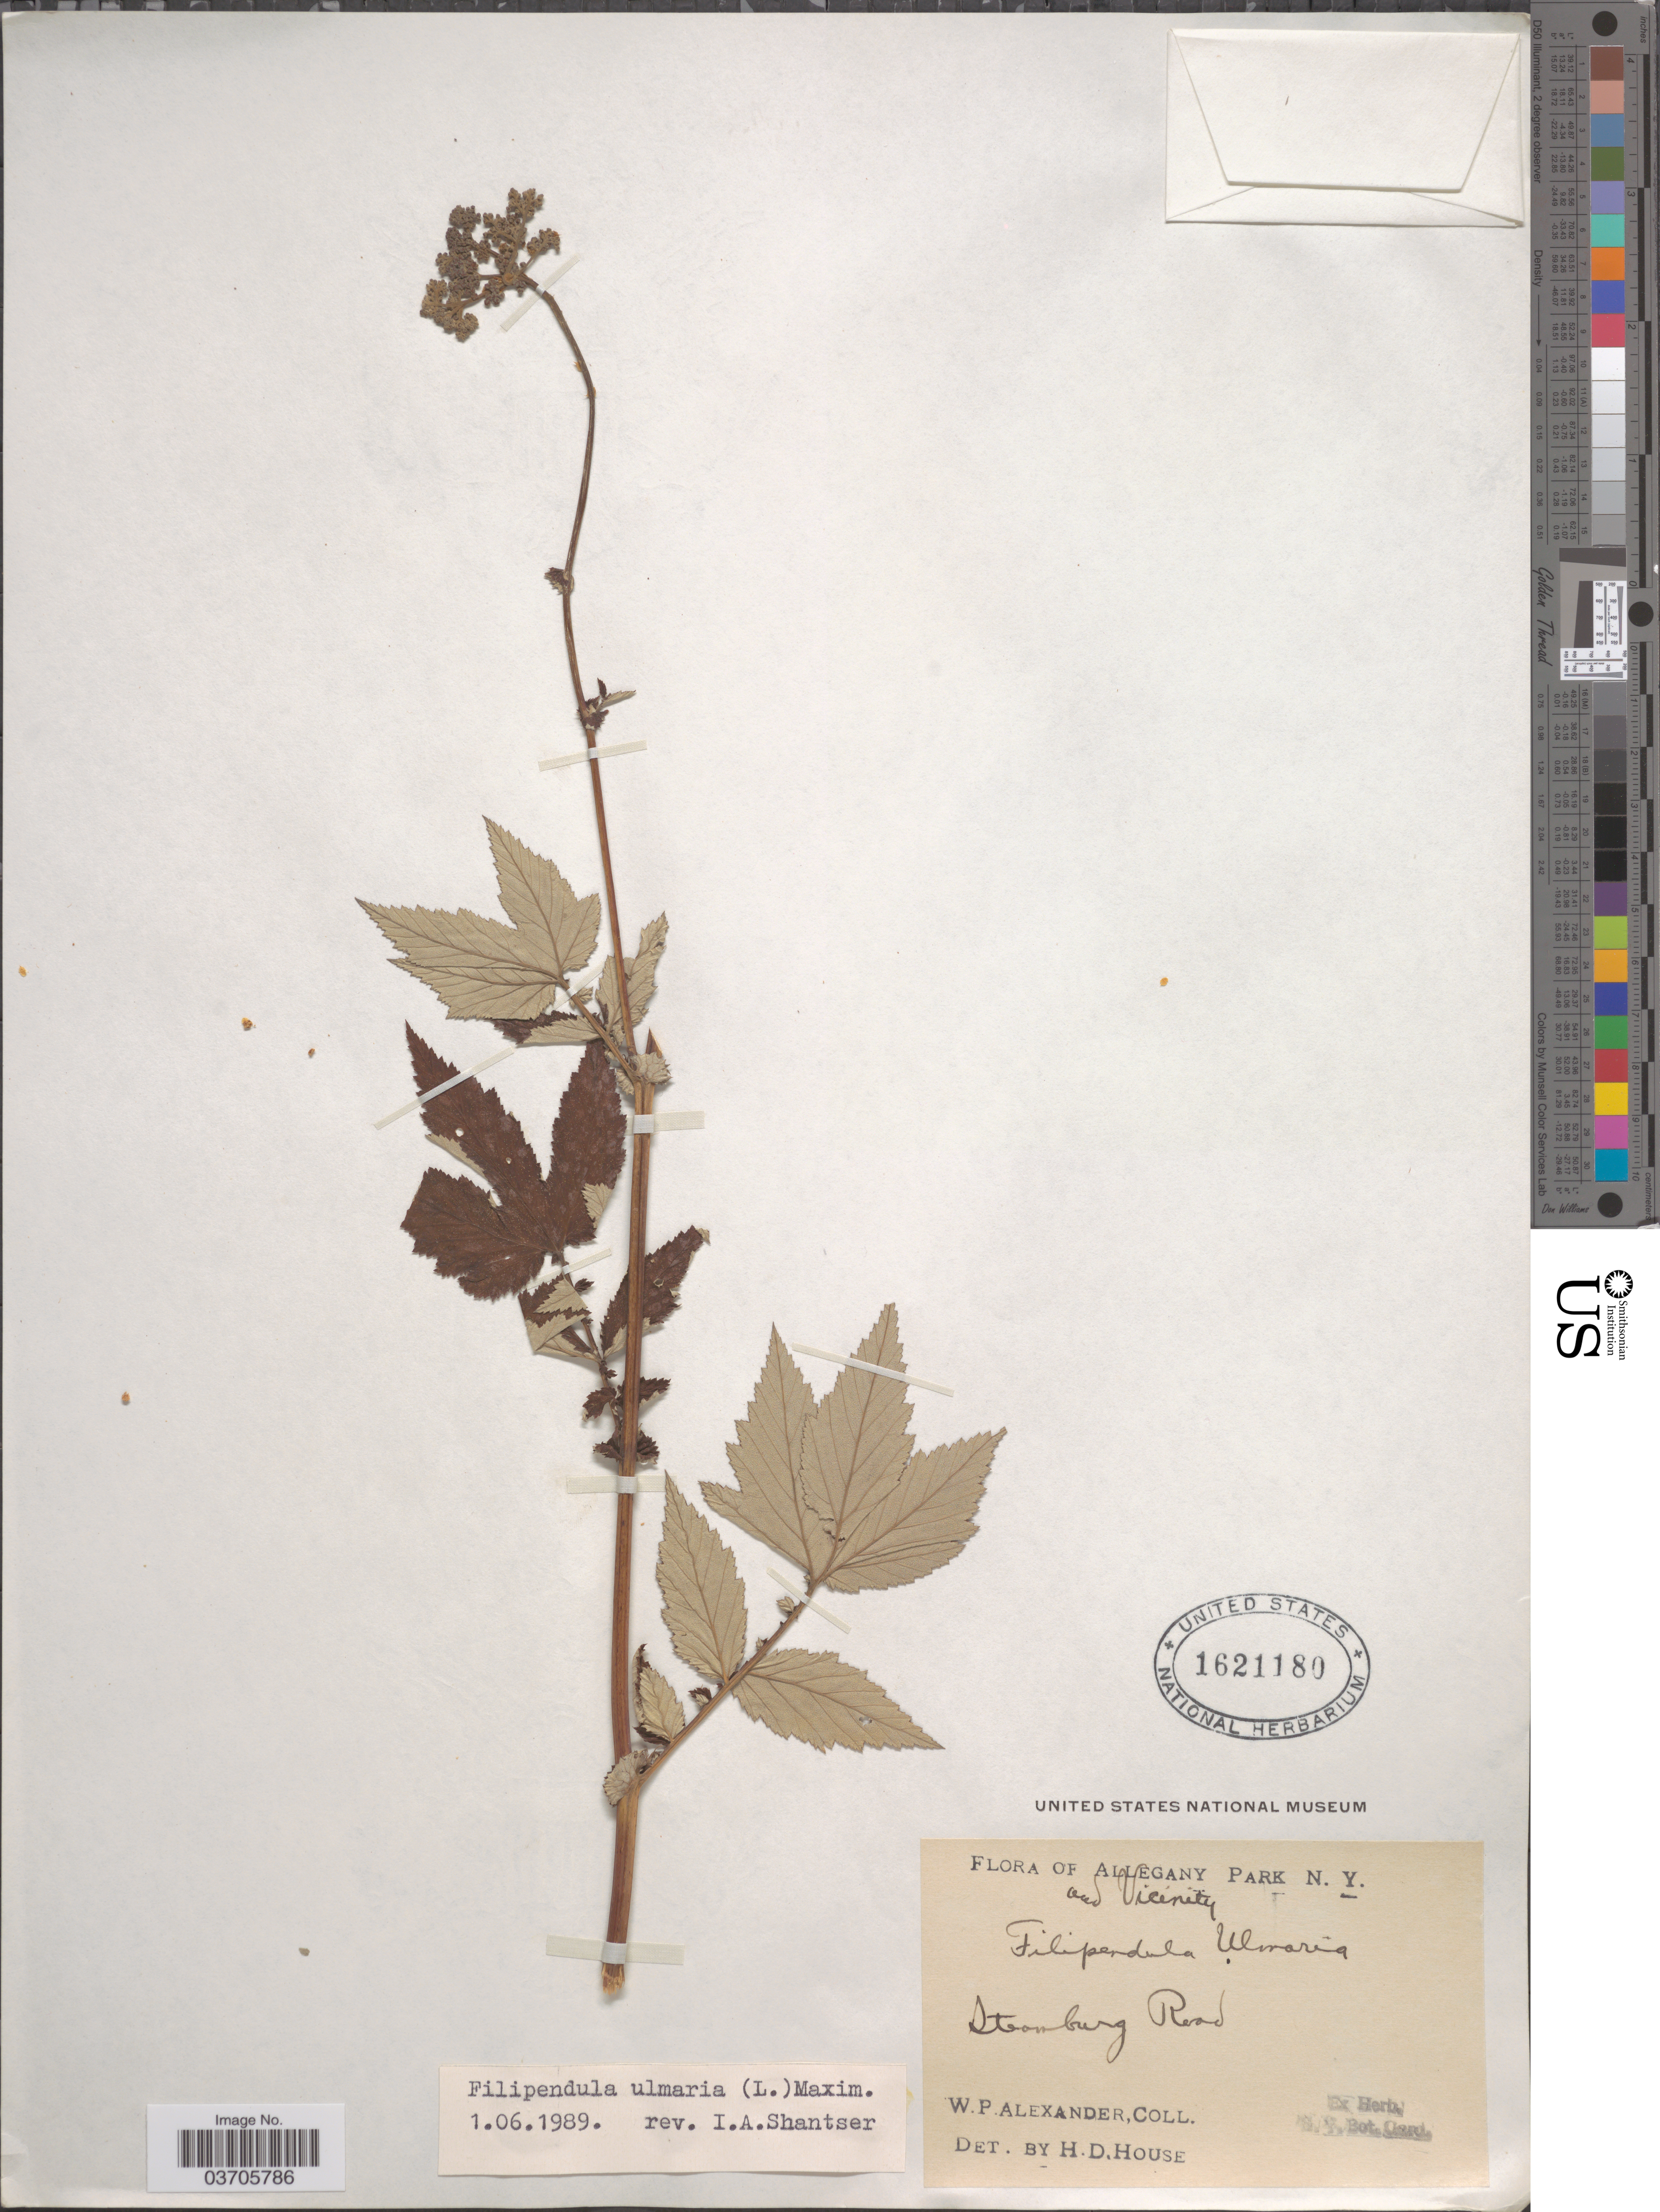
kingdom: Plantae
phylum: Tracheophyta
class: Magnoliopsida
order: Rosales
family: Rosaceae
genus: Filipendula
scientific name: Filipendula ulmaria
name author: (L.) Maxim.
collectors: W. P. Alexander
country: United States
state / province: New York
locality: Allegany Park. Steamburg Road.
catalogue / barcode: US 1621180